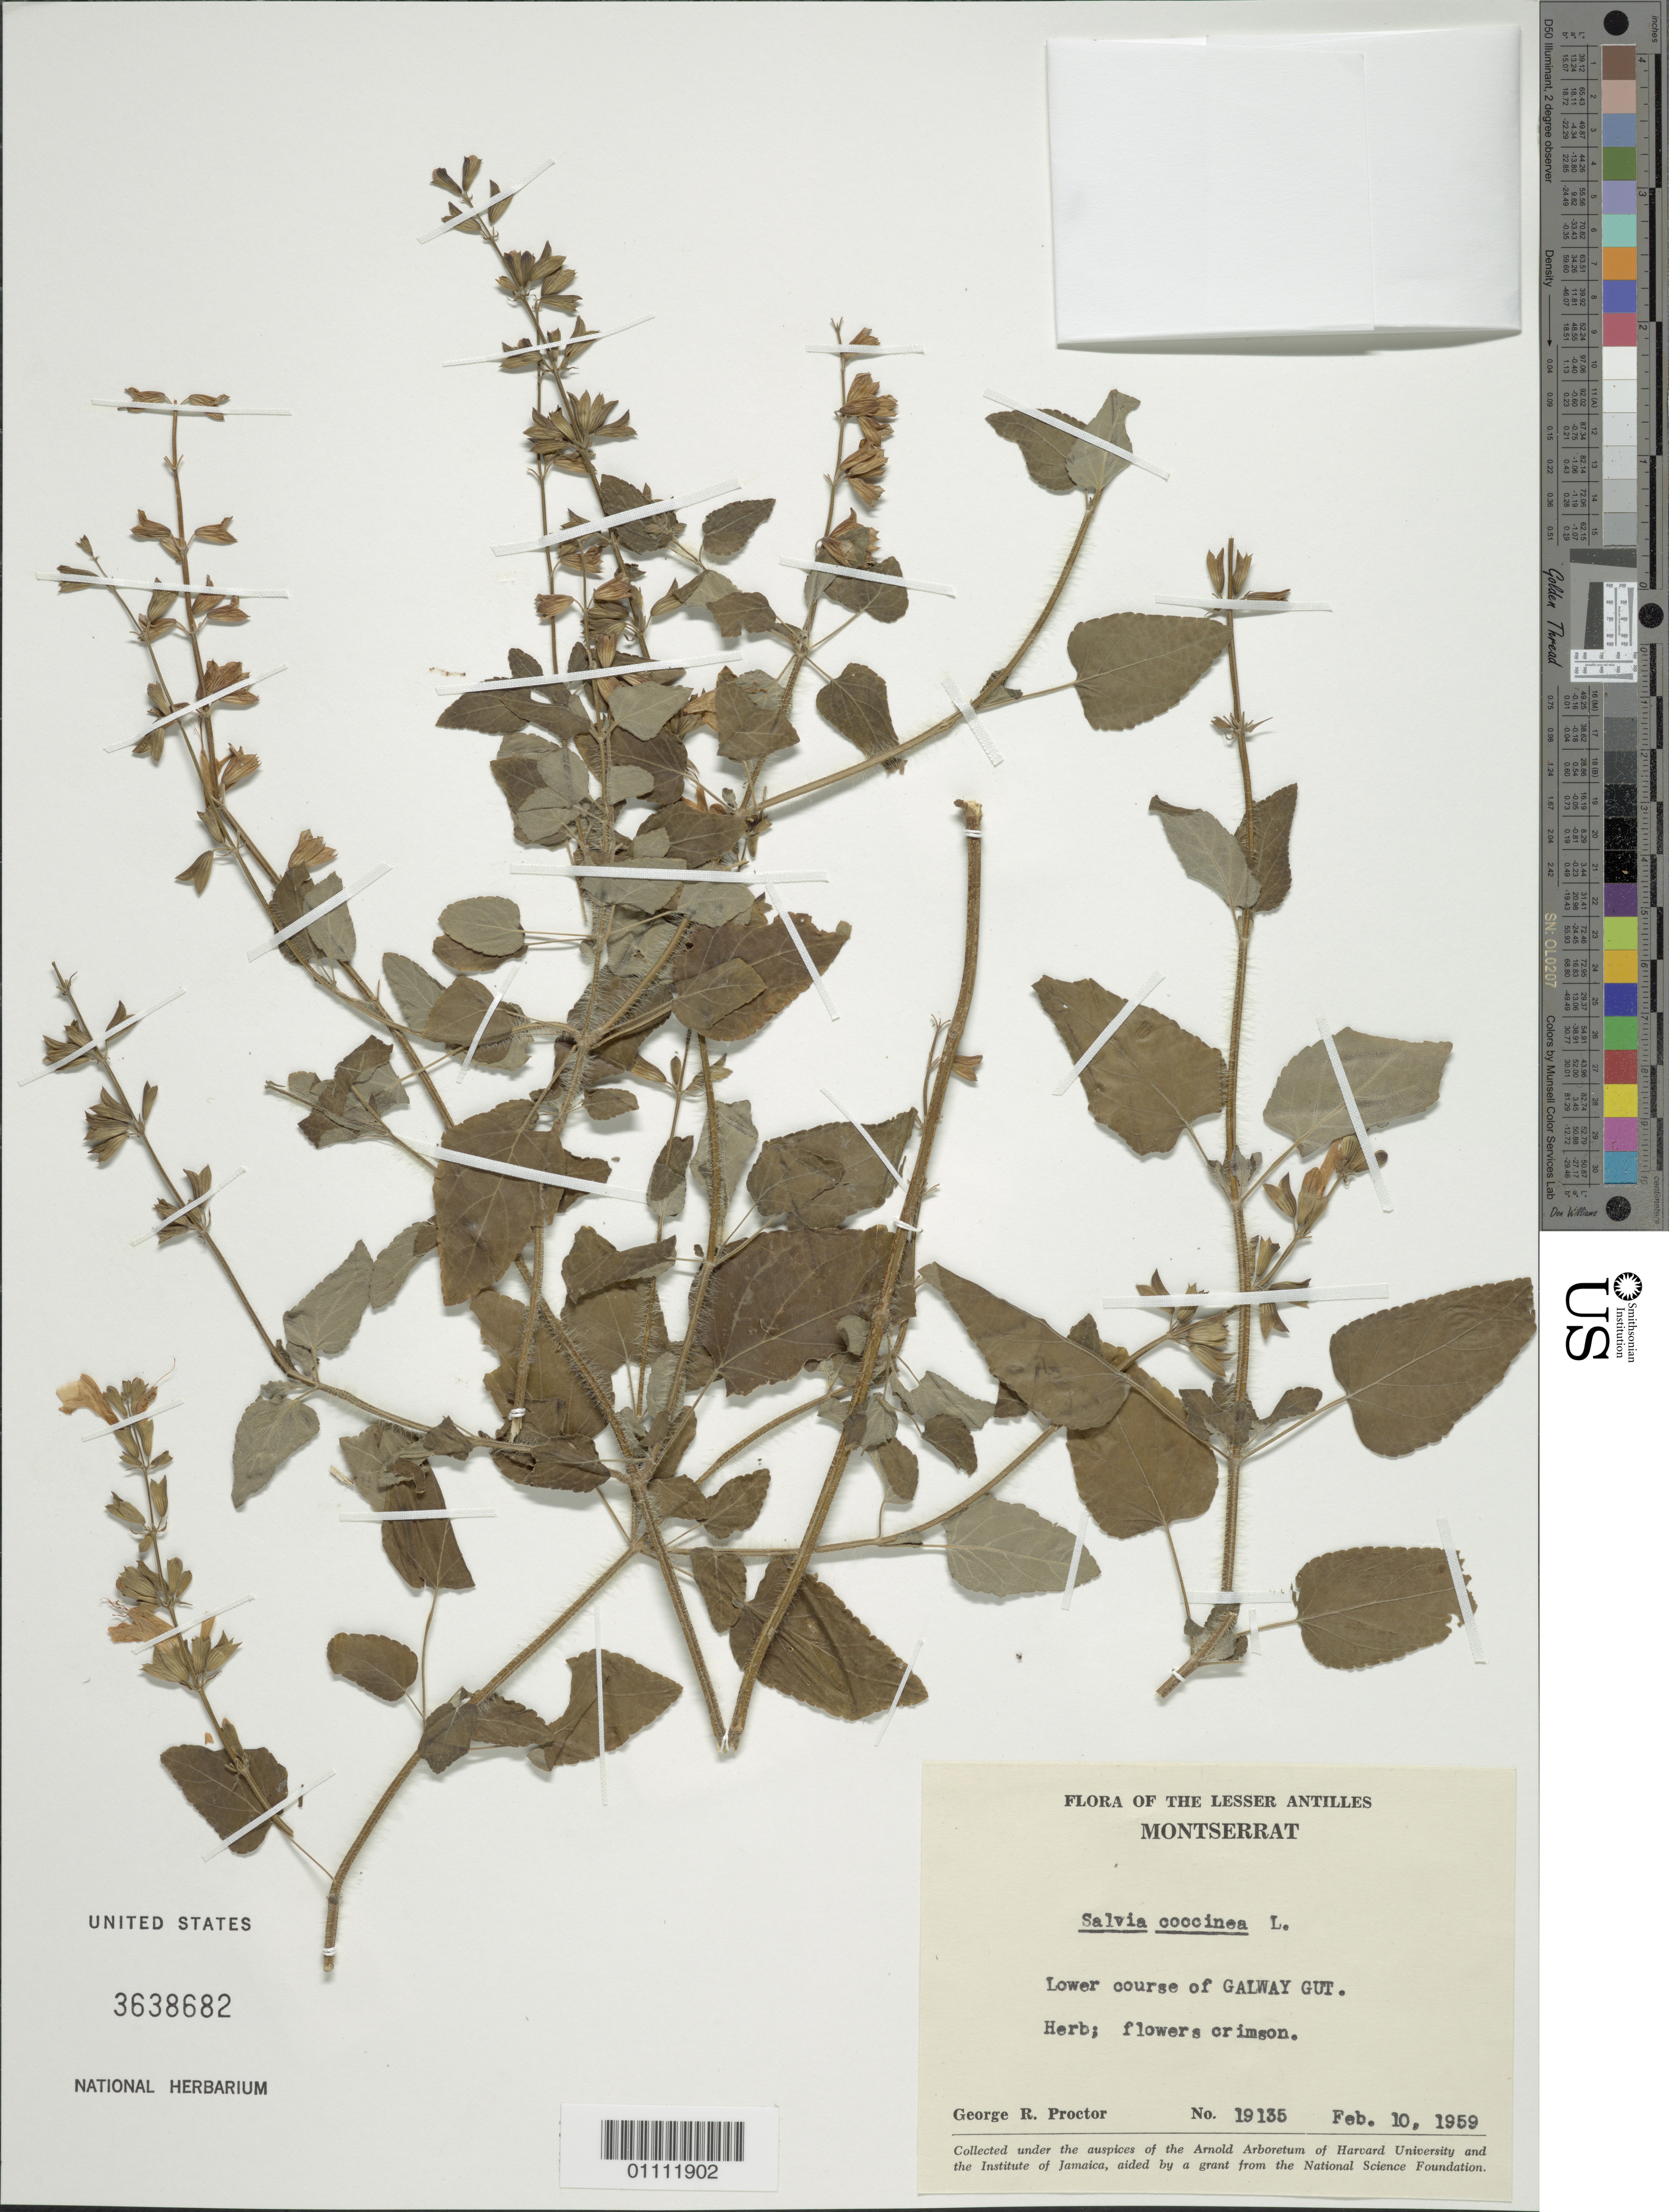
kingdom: Plantae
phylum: Tracheophyta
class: Magnoliopsida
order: Lamiales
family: Lamiaceae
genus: Salvia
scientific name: Salvia coccinea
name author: Buc'hoz ex Etl.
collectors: G. R. Proctor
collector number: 19135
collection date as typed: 10 Feb 1959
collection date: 1959-02-10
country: Montserrat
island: Montserrat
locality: Galway Gut, lower course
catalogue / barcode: US 3638682